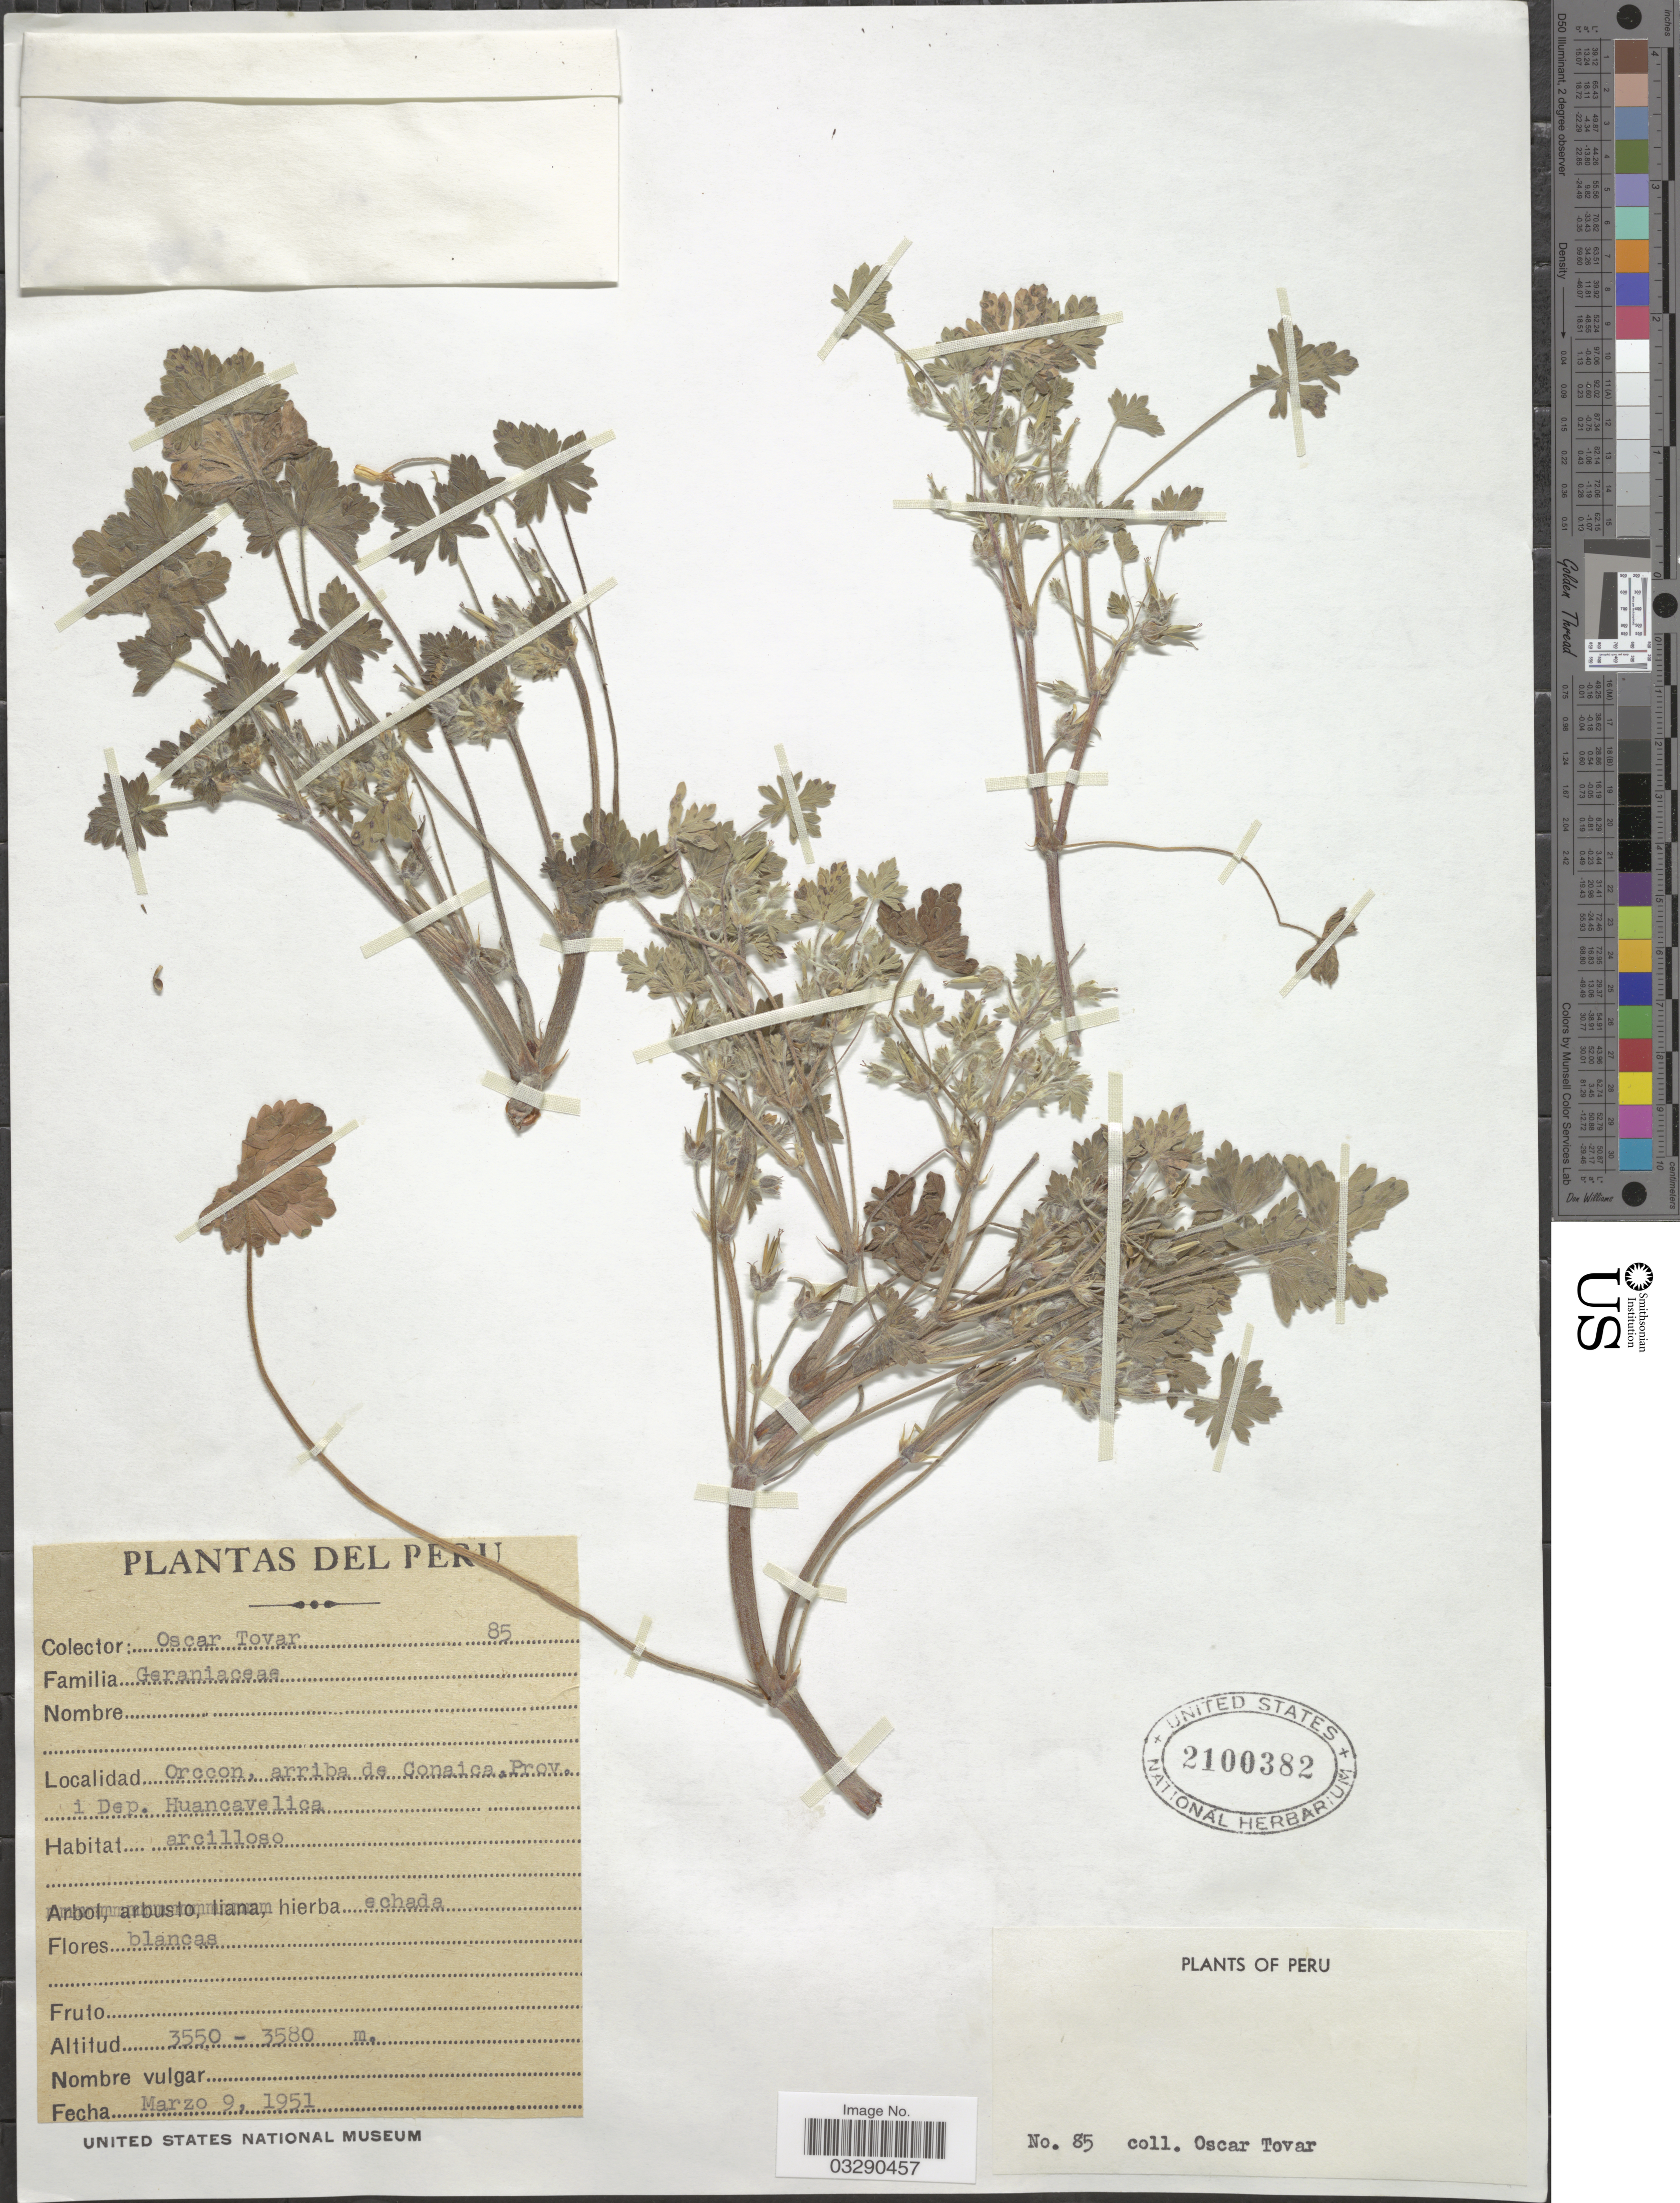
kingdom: Plantae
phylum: Tracheophyta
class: Magnoliopsida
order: Geraniales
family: Geraniaceae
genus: Geranium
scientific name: Geranium sp.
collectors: O. Tovar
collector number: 85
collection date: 1951-03-09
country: Peru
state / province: Huancavelica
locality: Orccon, arriba de Conaica. Prov. i Dep. Huancavelica.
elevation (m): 3550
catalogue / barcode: US 2100382